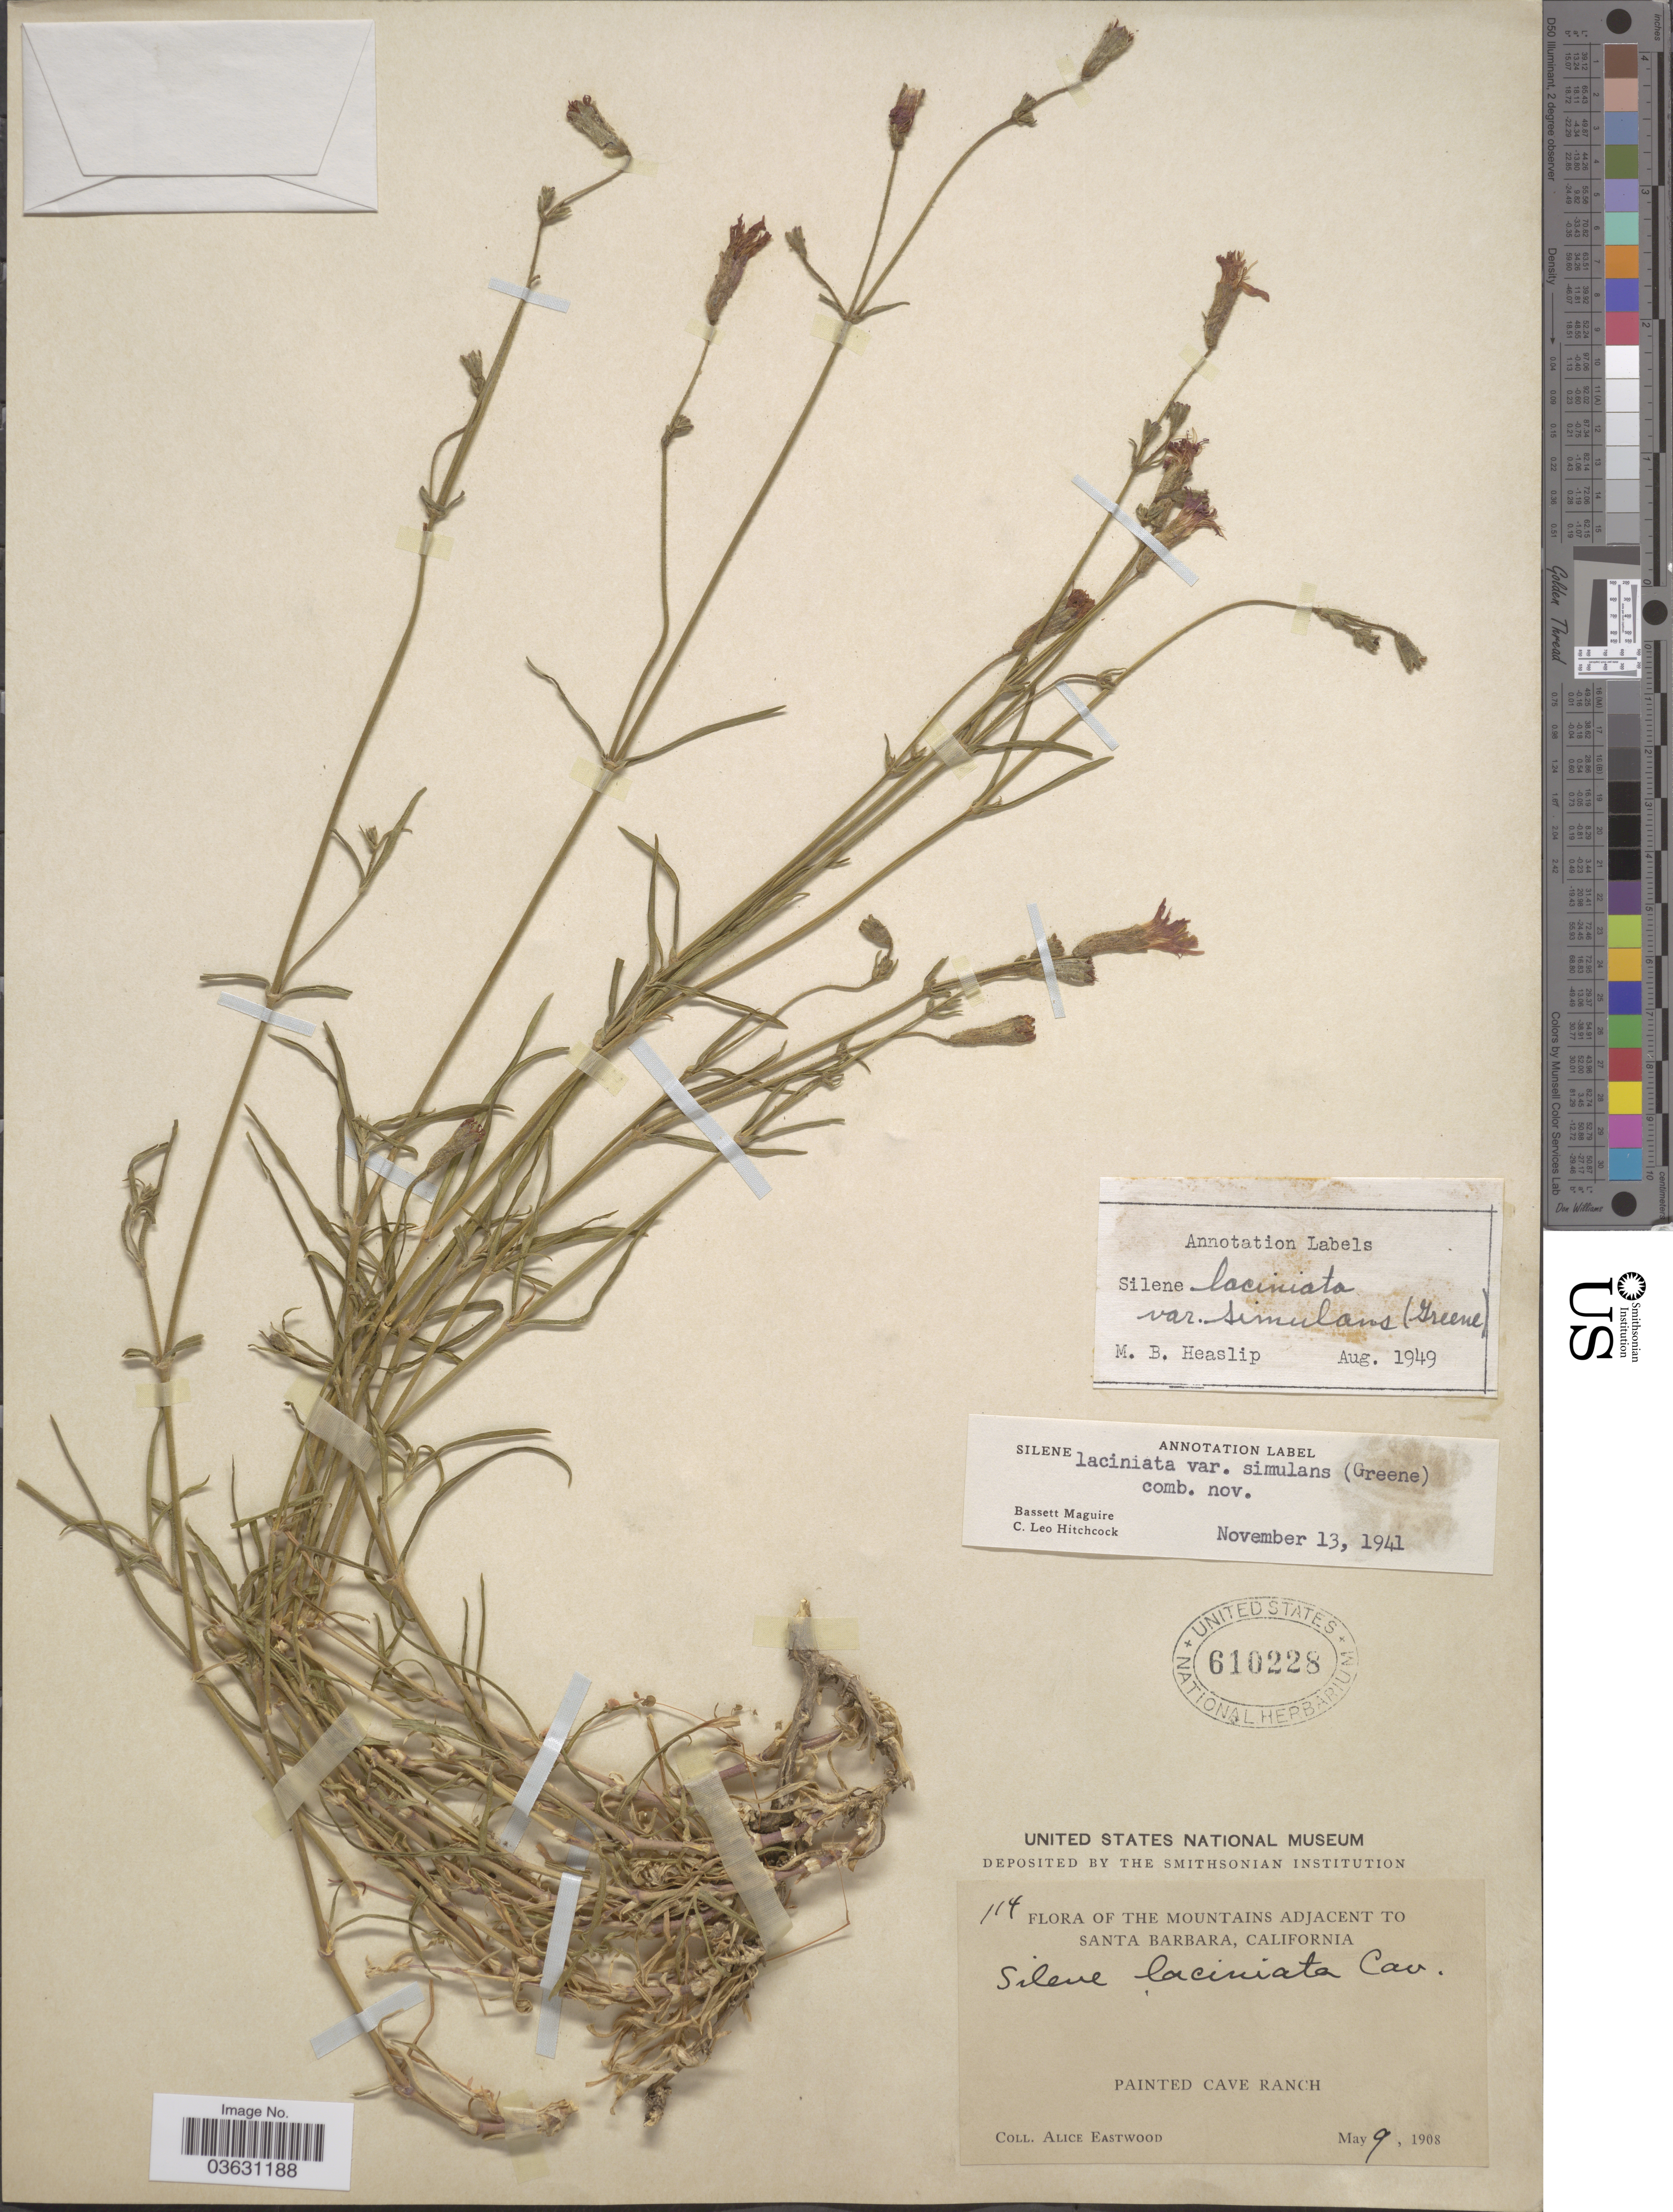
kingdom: Plantae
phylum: Tracheophyta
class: Magnoliopsida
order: Caryophyllales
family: Caryophyllaceae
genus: Silene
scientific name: Silene laciniata var. simulans (Greene) C.L. Hitchc. & Maguire comb. nov. ined.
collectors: A. Eastwood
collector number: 114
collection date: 1908-05-09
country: United States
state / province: California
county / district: Santa Barbara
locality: The Mountains adjacent to Santa Barbara. Painted Cave Ranch.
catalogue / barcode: US 610228